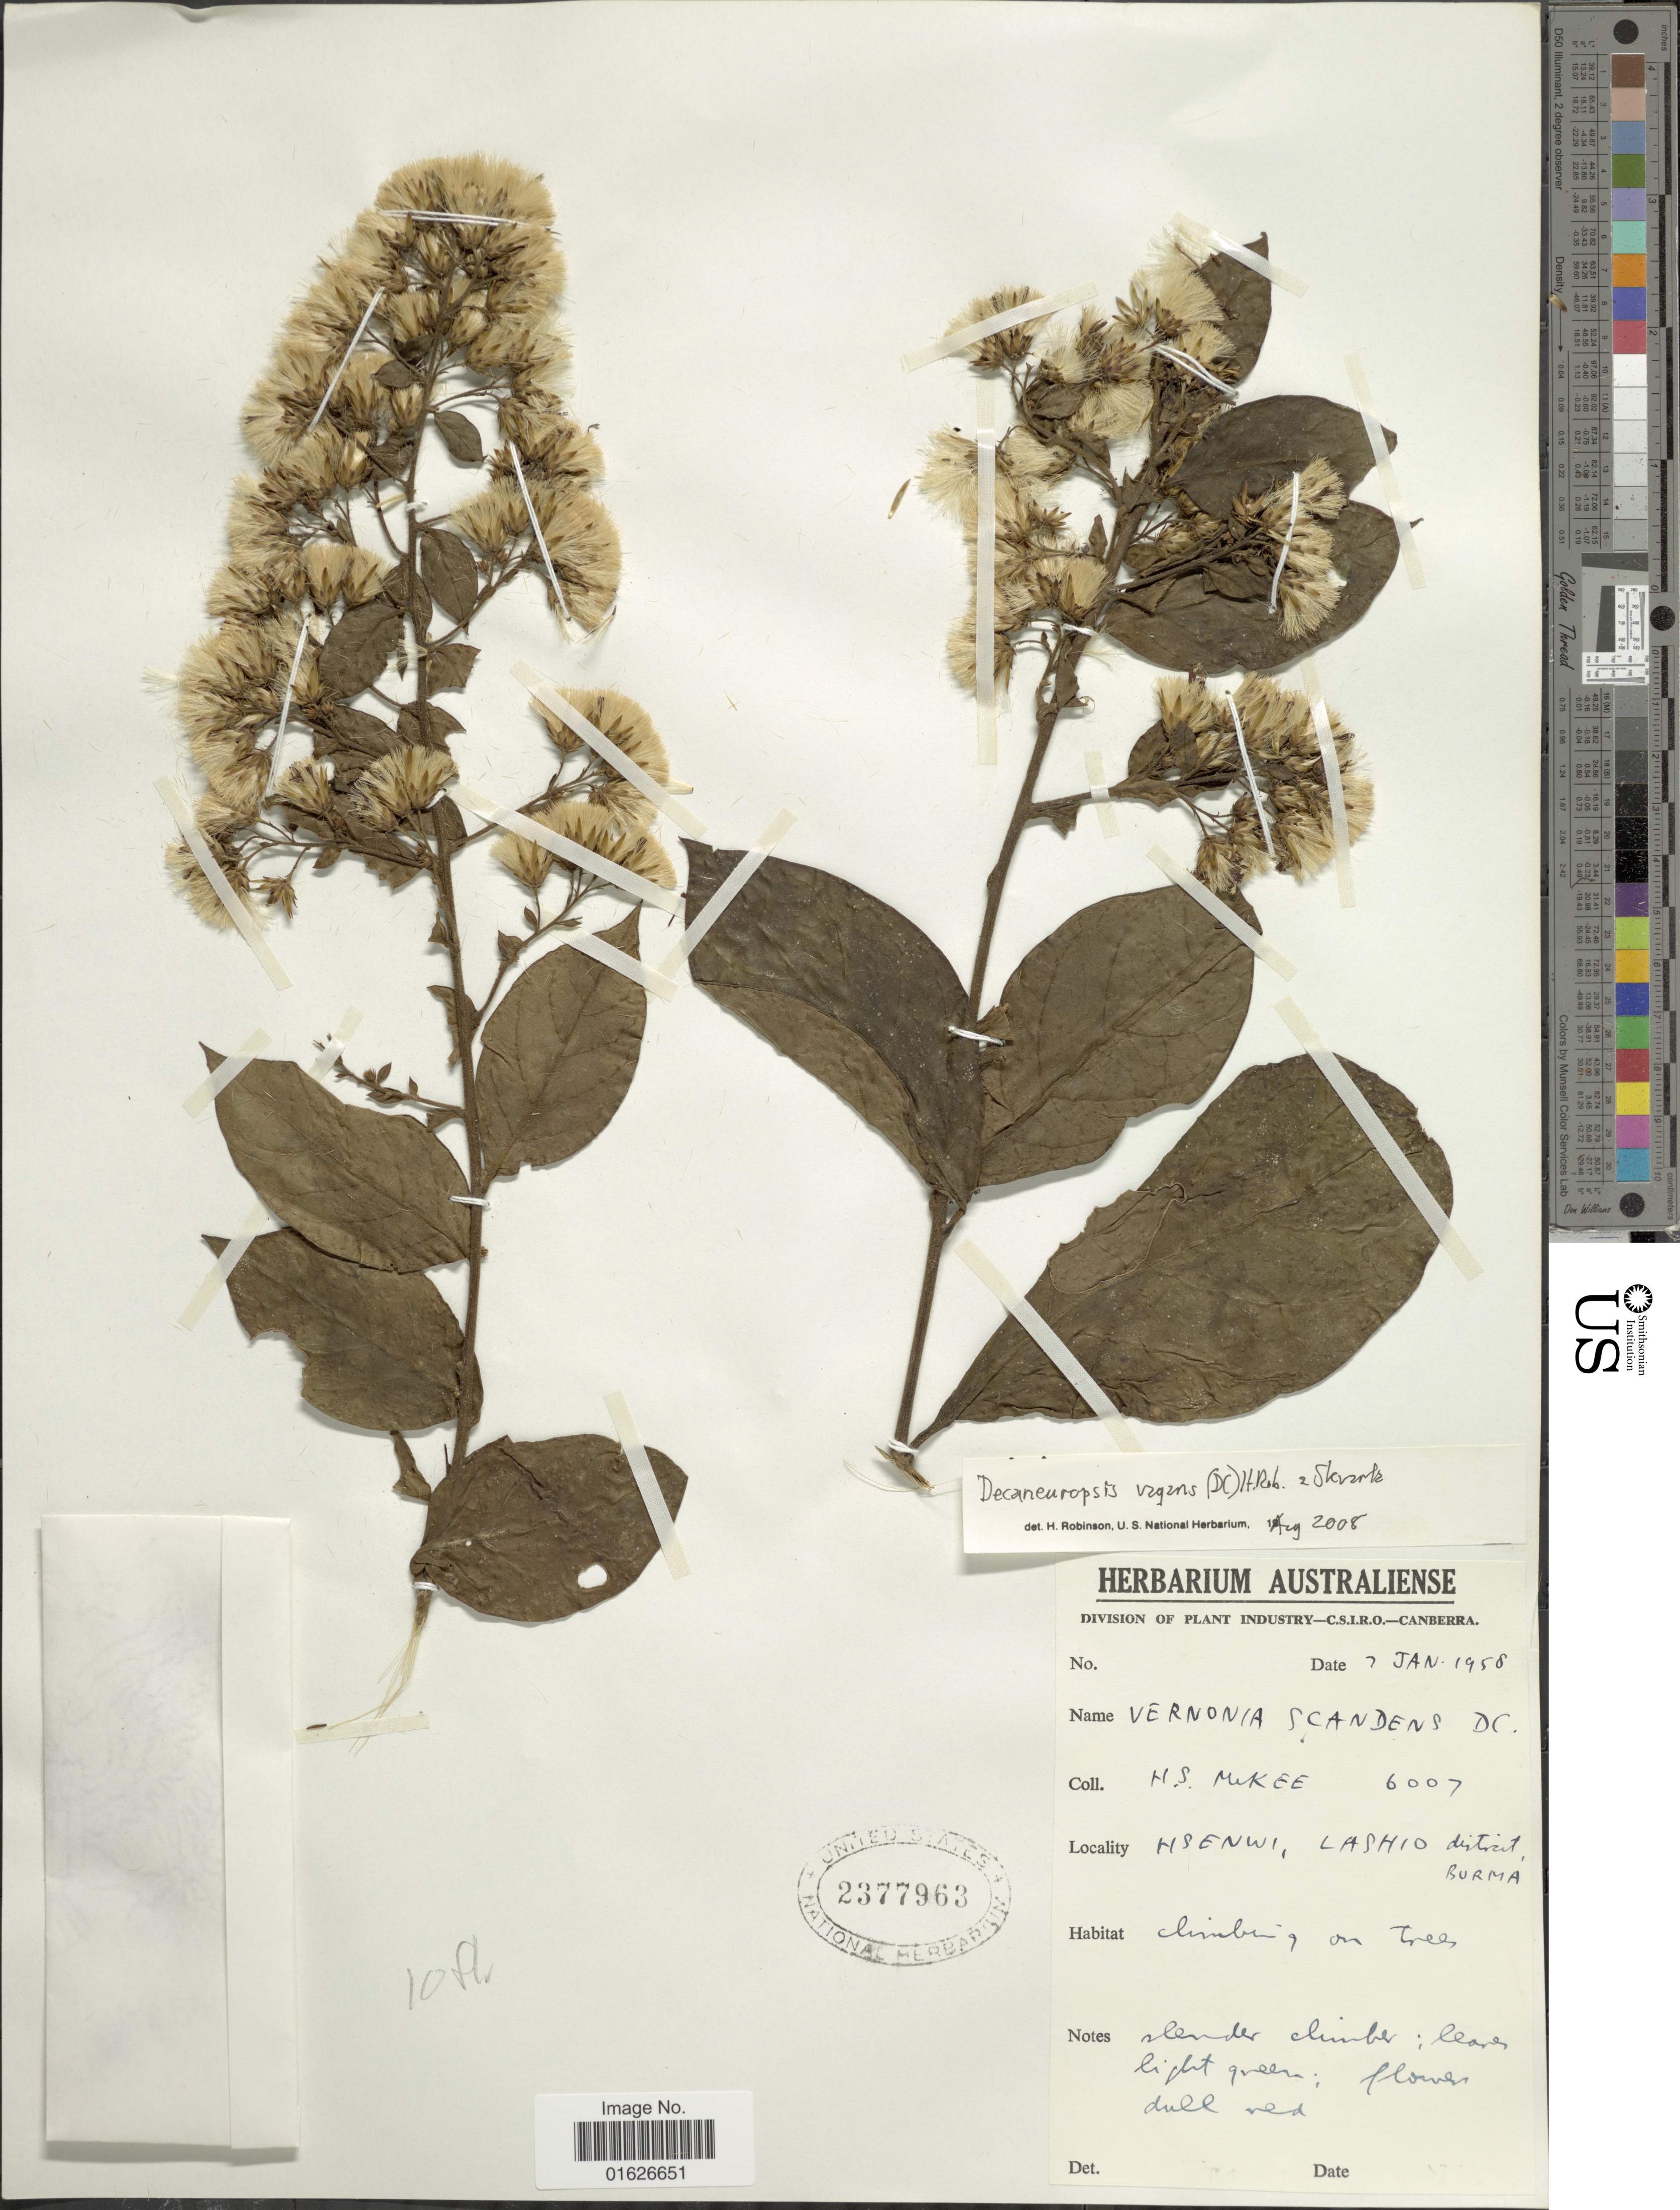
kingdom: Plantae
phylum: Tracheophyta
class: Magnoliopsida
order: Asterales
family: Asteraceae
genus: Decaneuropsis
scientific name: Decaneuropsis vagans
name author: (DC.) H. Rob. & Skvarla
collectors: H. S. McKee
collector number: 6007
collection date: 1958-01-01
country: Myanmar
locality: Hsenwi, Lashio District Burma.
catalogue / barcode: US 2377963